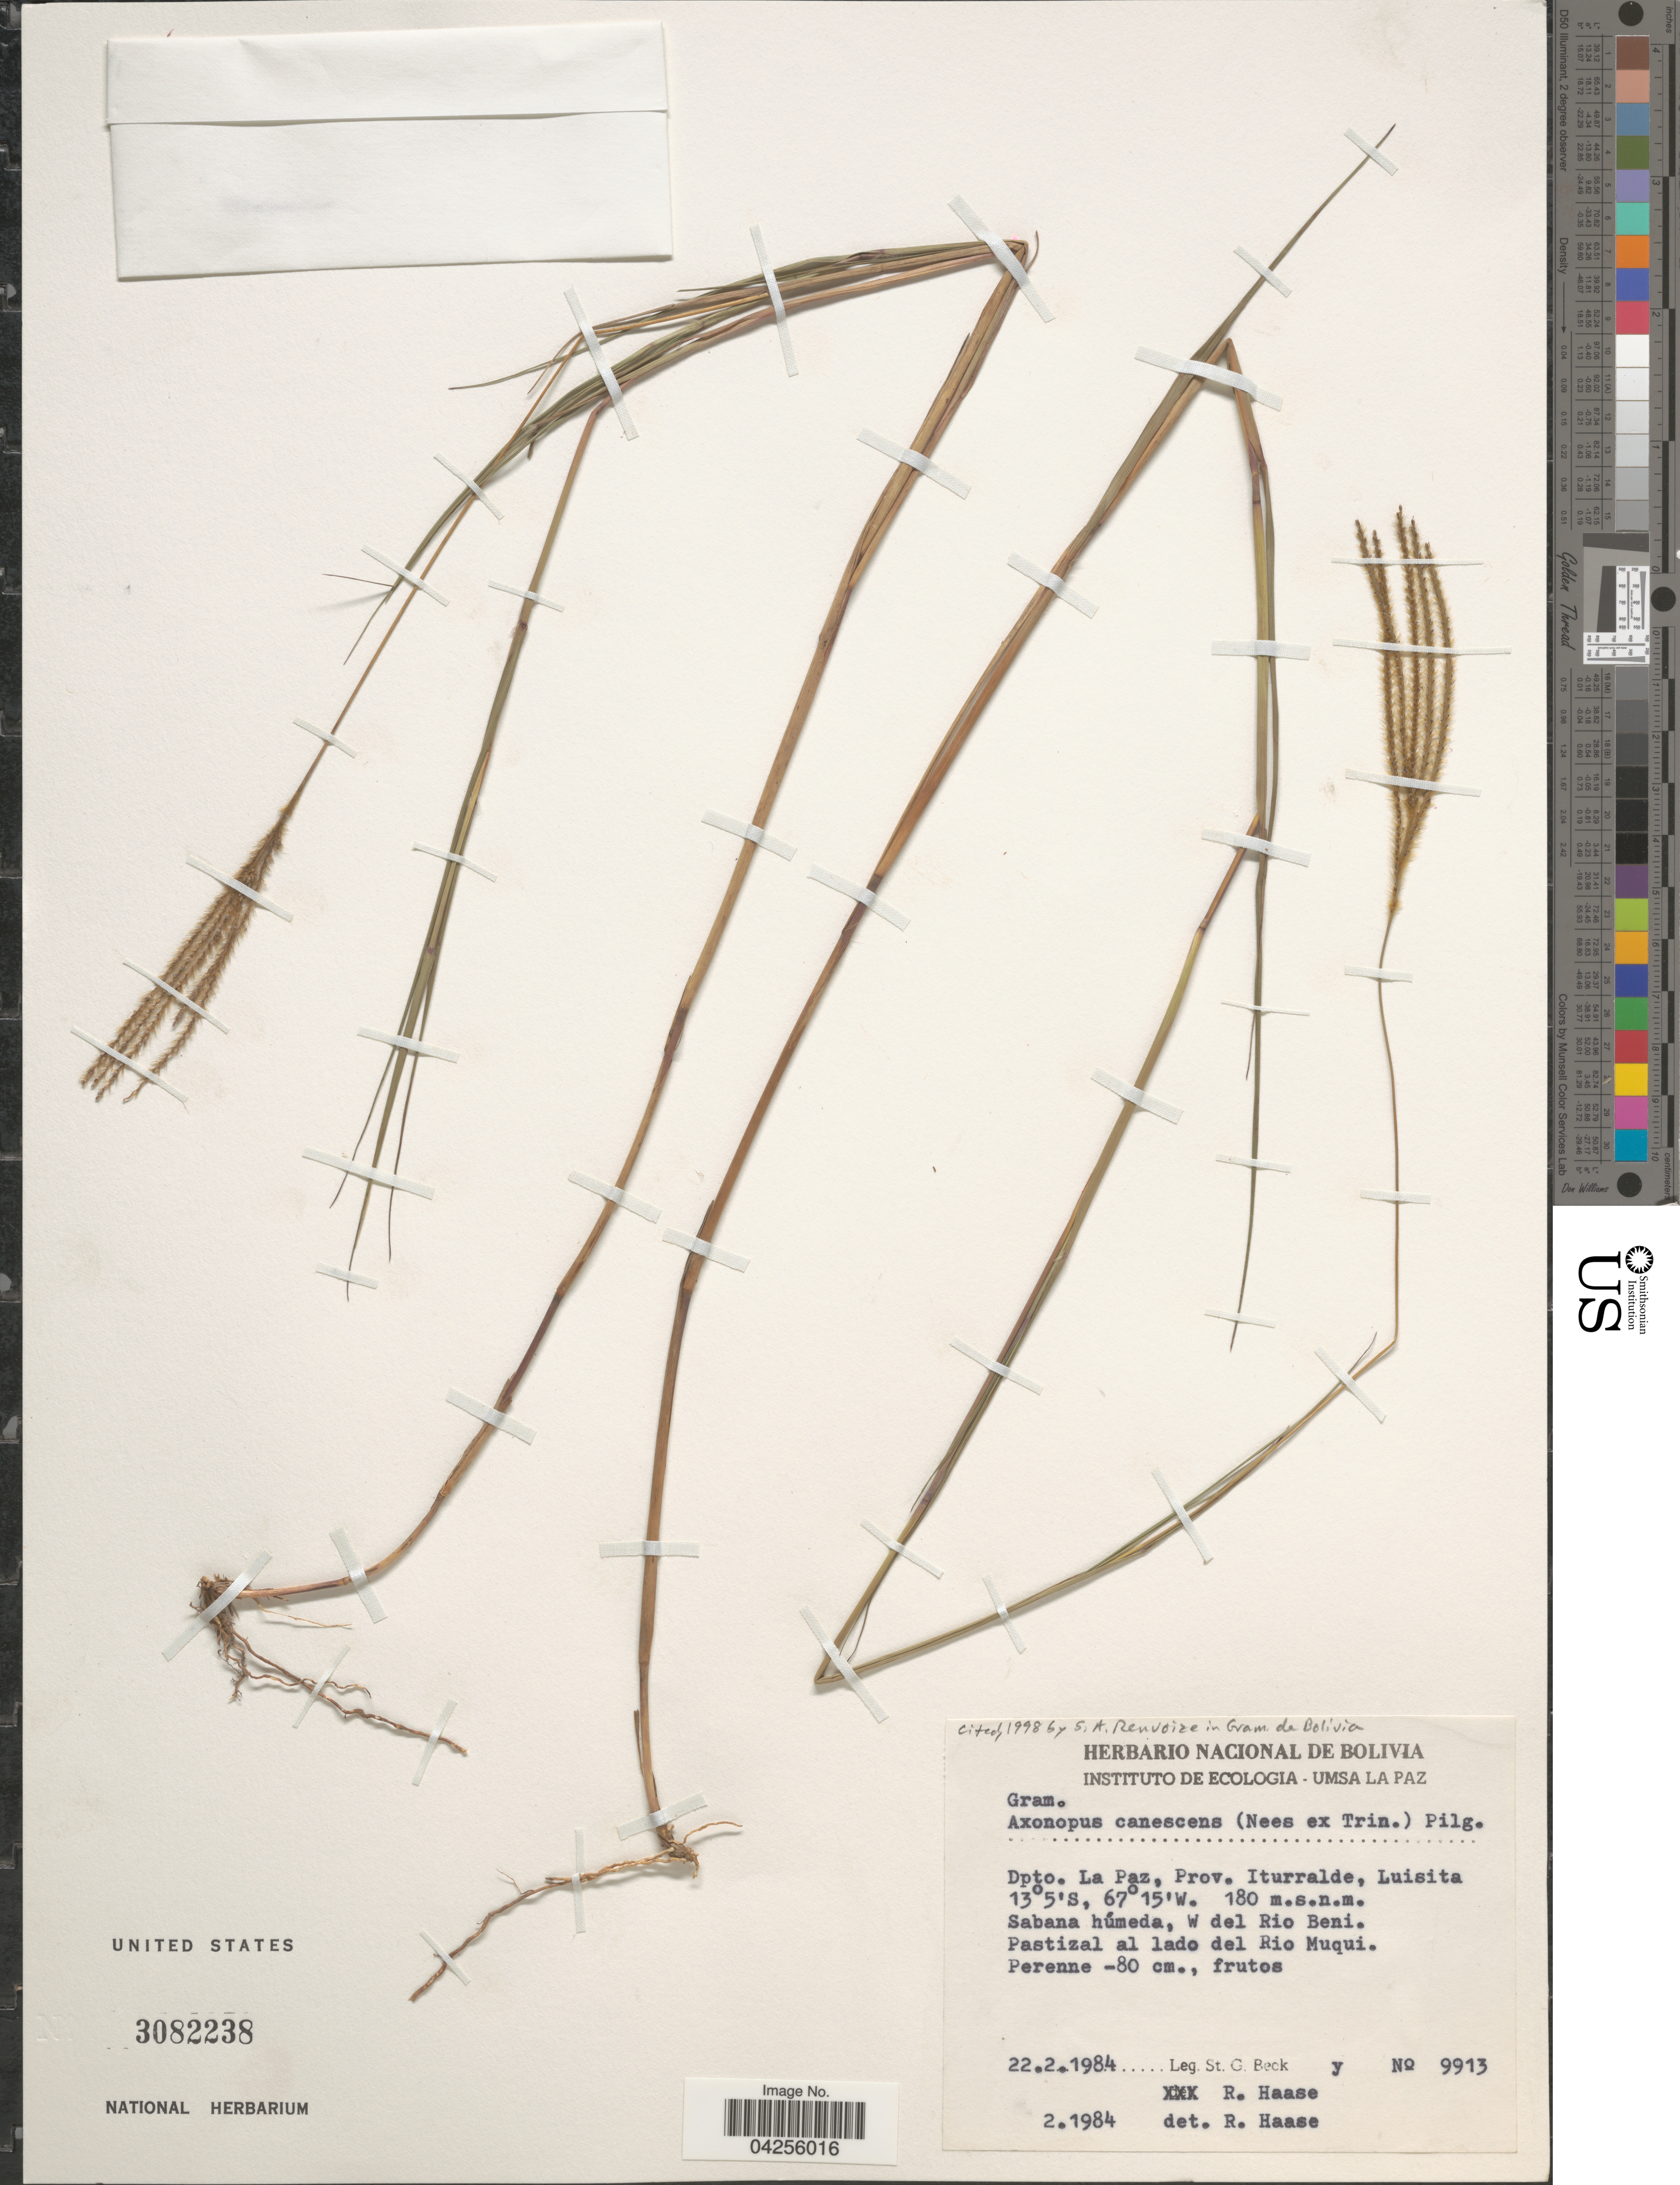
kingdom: Plantae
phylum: Tracheophyta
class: Liliopsida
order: Poales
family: Poaceae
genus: Axonopus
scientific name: Axonopus canescens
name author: (Nees ex Trin.) Pilg.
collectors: S. G. Beck & R. Haase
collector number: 9913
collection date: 1984-02-22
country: Bolivia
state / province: La Paz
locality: Dpto. La Paz, Prov. Iturralde, Luisita. Sabana húmeda, W del Rio Beni. Pastizal al lado del Rio Muqui.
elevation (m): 180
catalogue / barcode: US 3082238